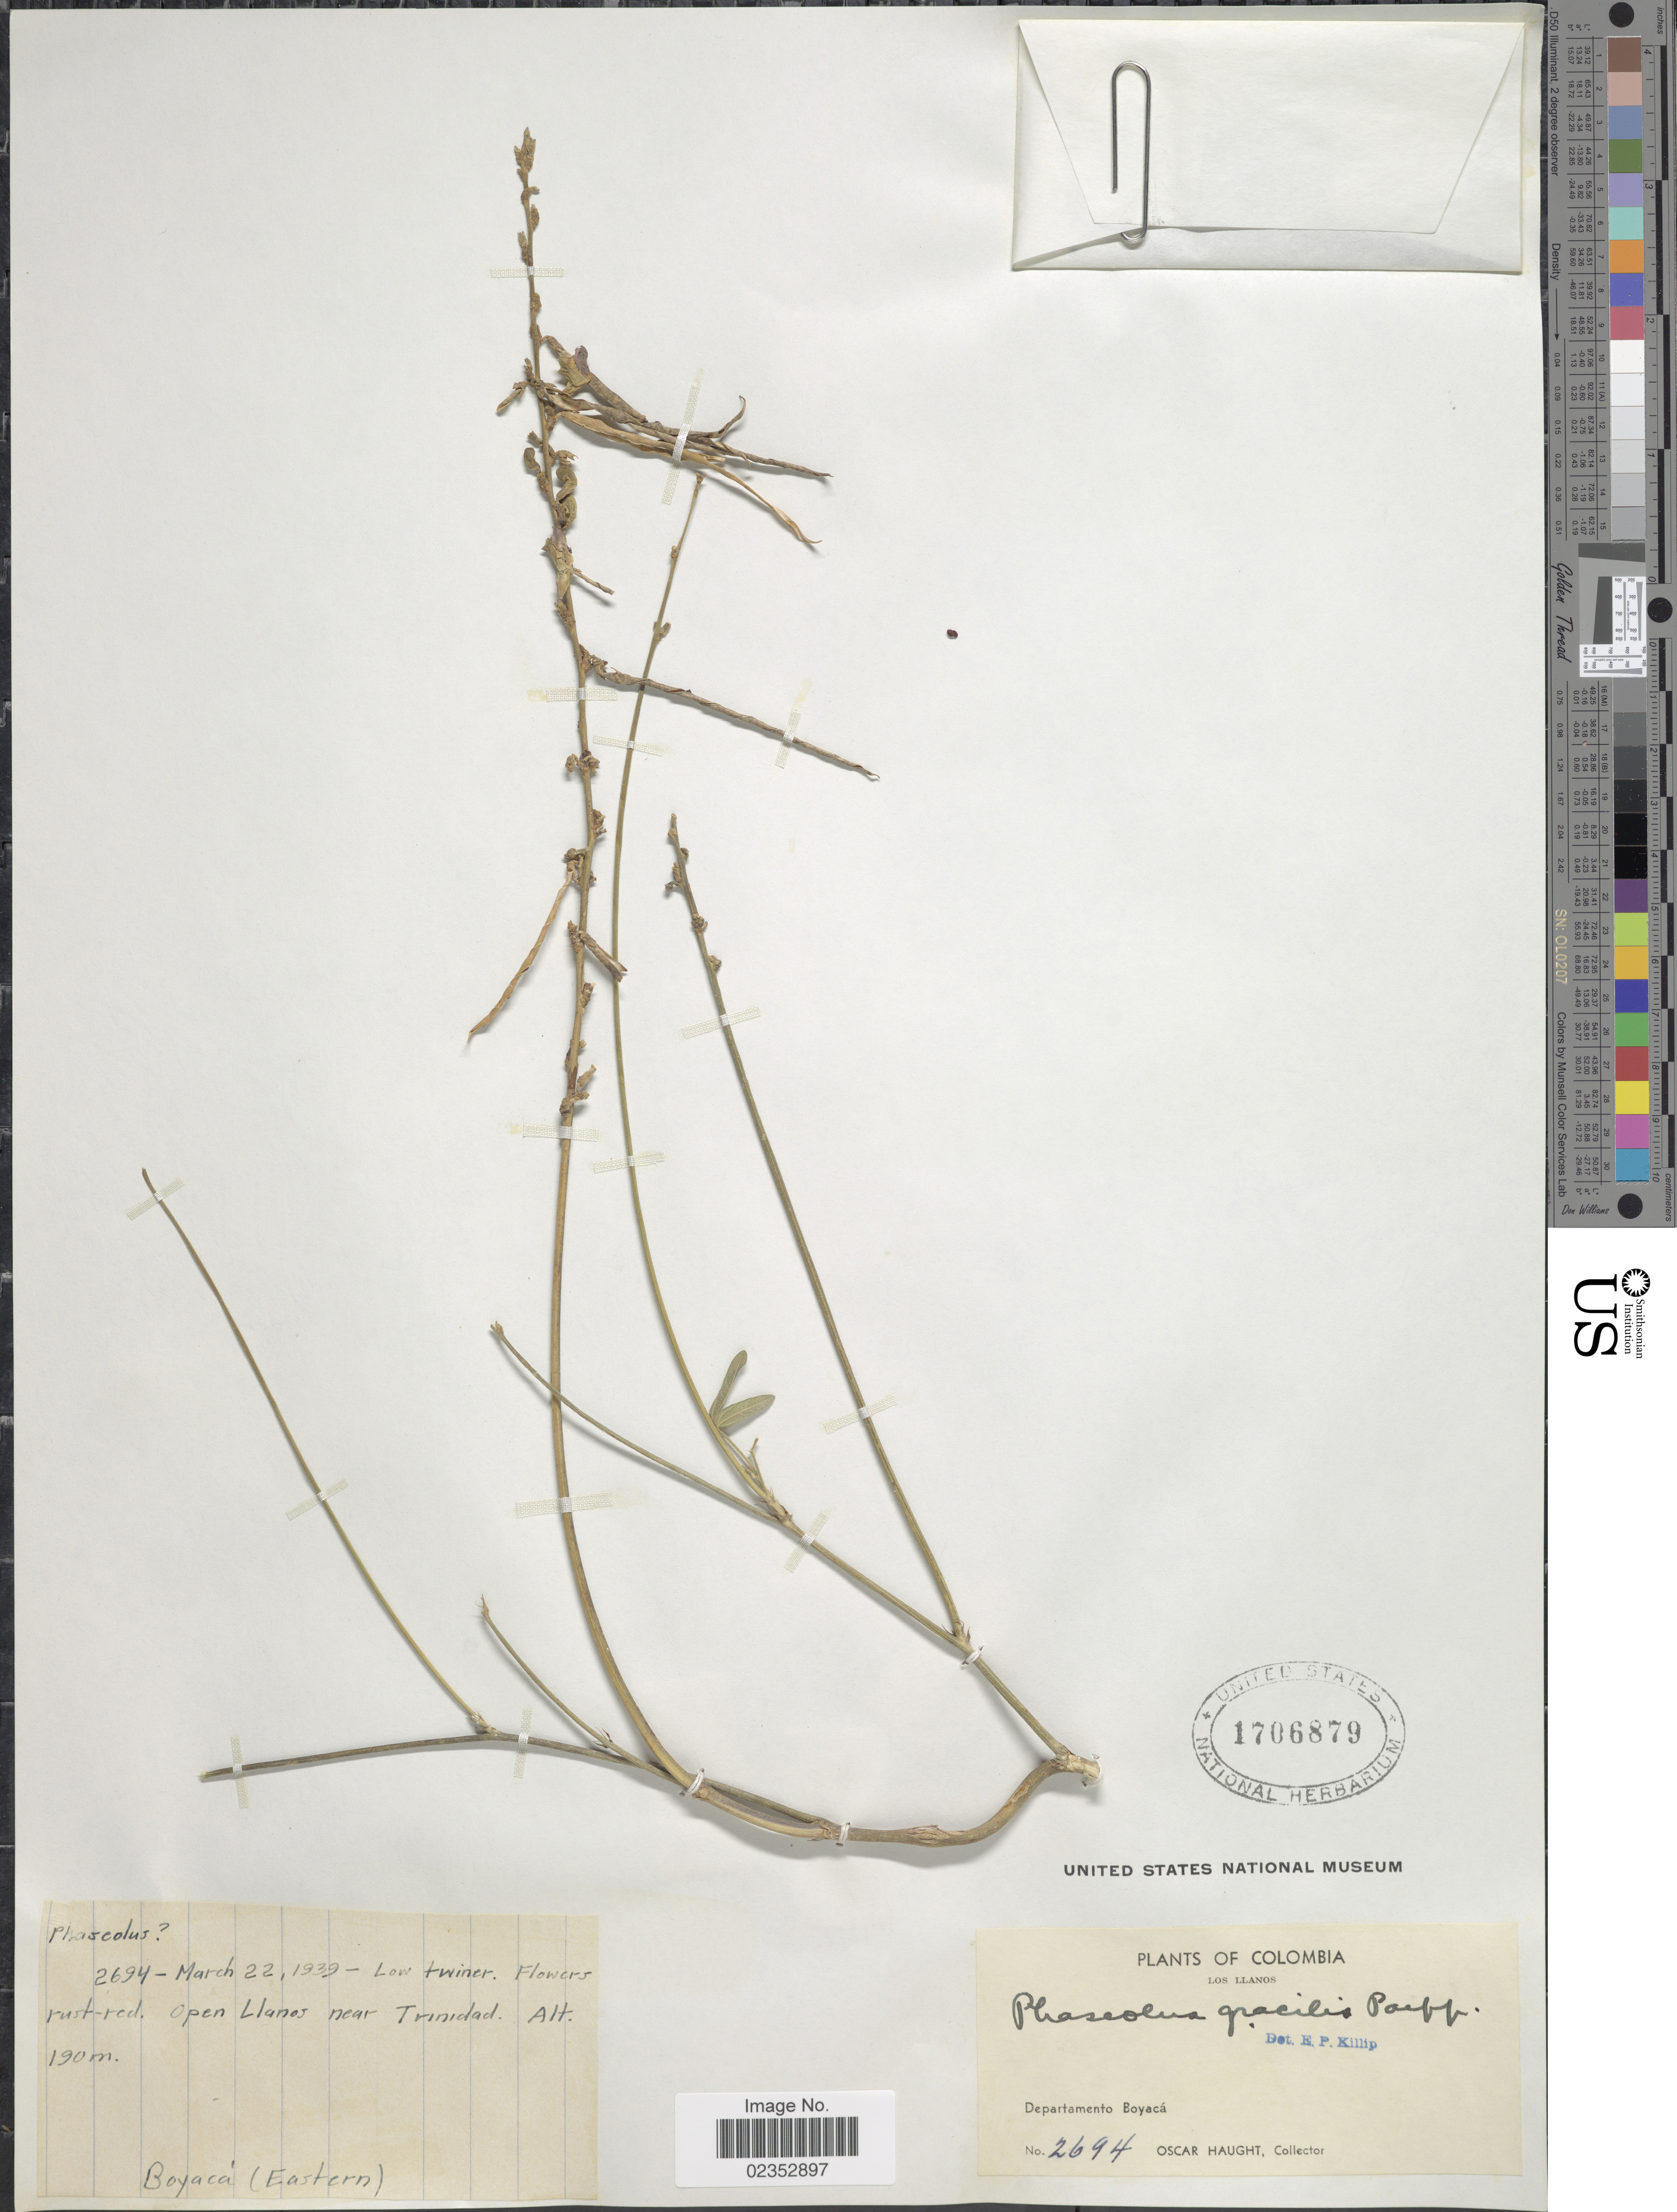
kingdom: Plantae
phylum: Tracheophyta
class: Magnoliopsida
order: Fabales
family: Fabaceae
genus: Macroptilium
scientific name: Macroptilium gracile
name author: (Poepp. ex Benth.) Urb.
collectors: O. L. Haught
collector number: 2694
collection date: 1939-03-22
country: Colombia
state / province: Boyacá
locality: Departamento Boyacá, Open Llanos near Trinidad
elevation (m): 190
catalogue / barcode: US 1706879